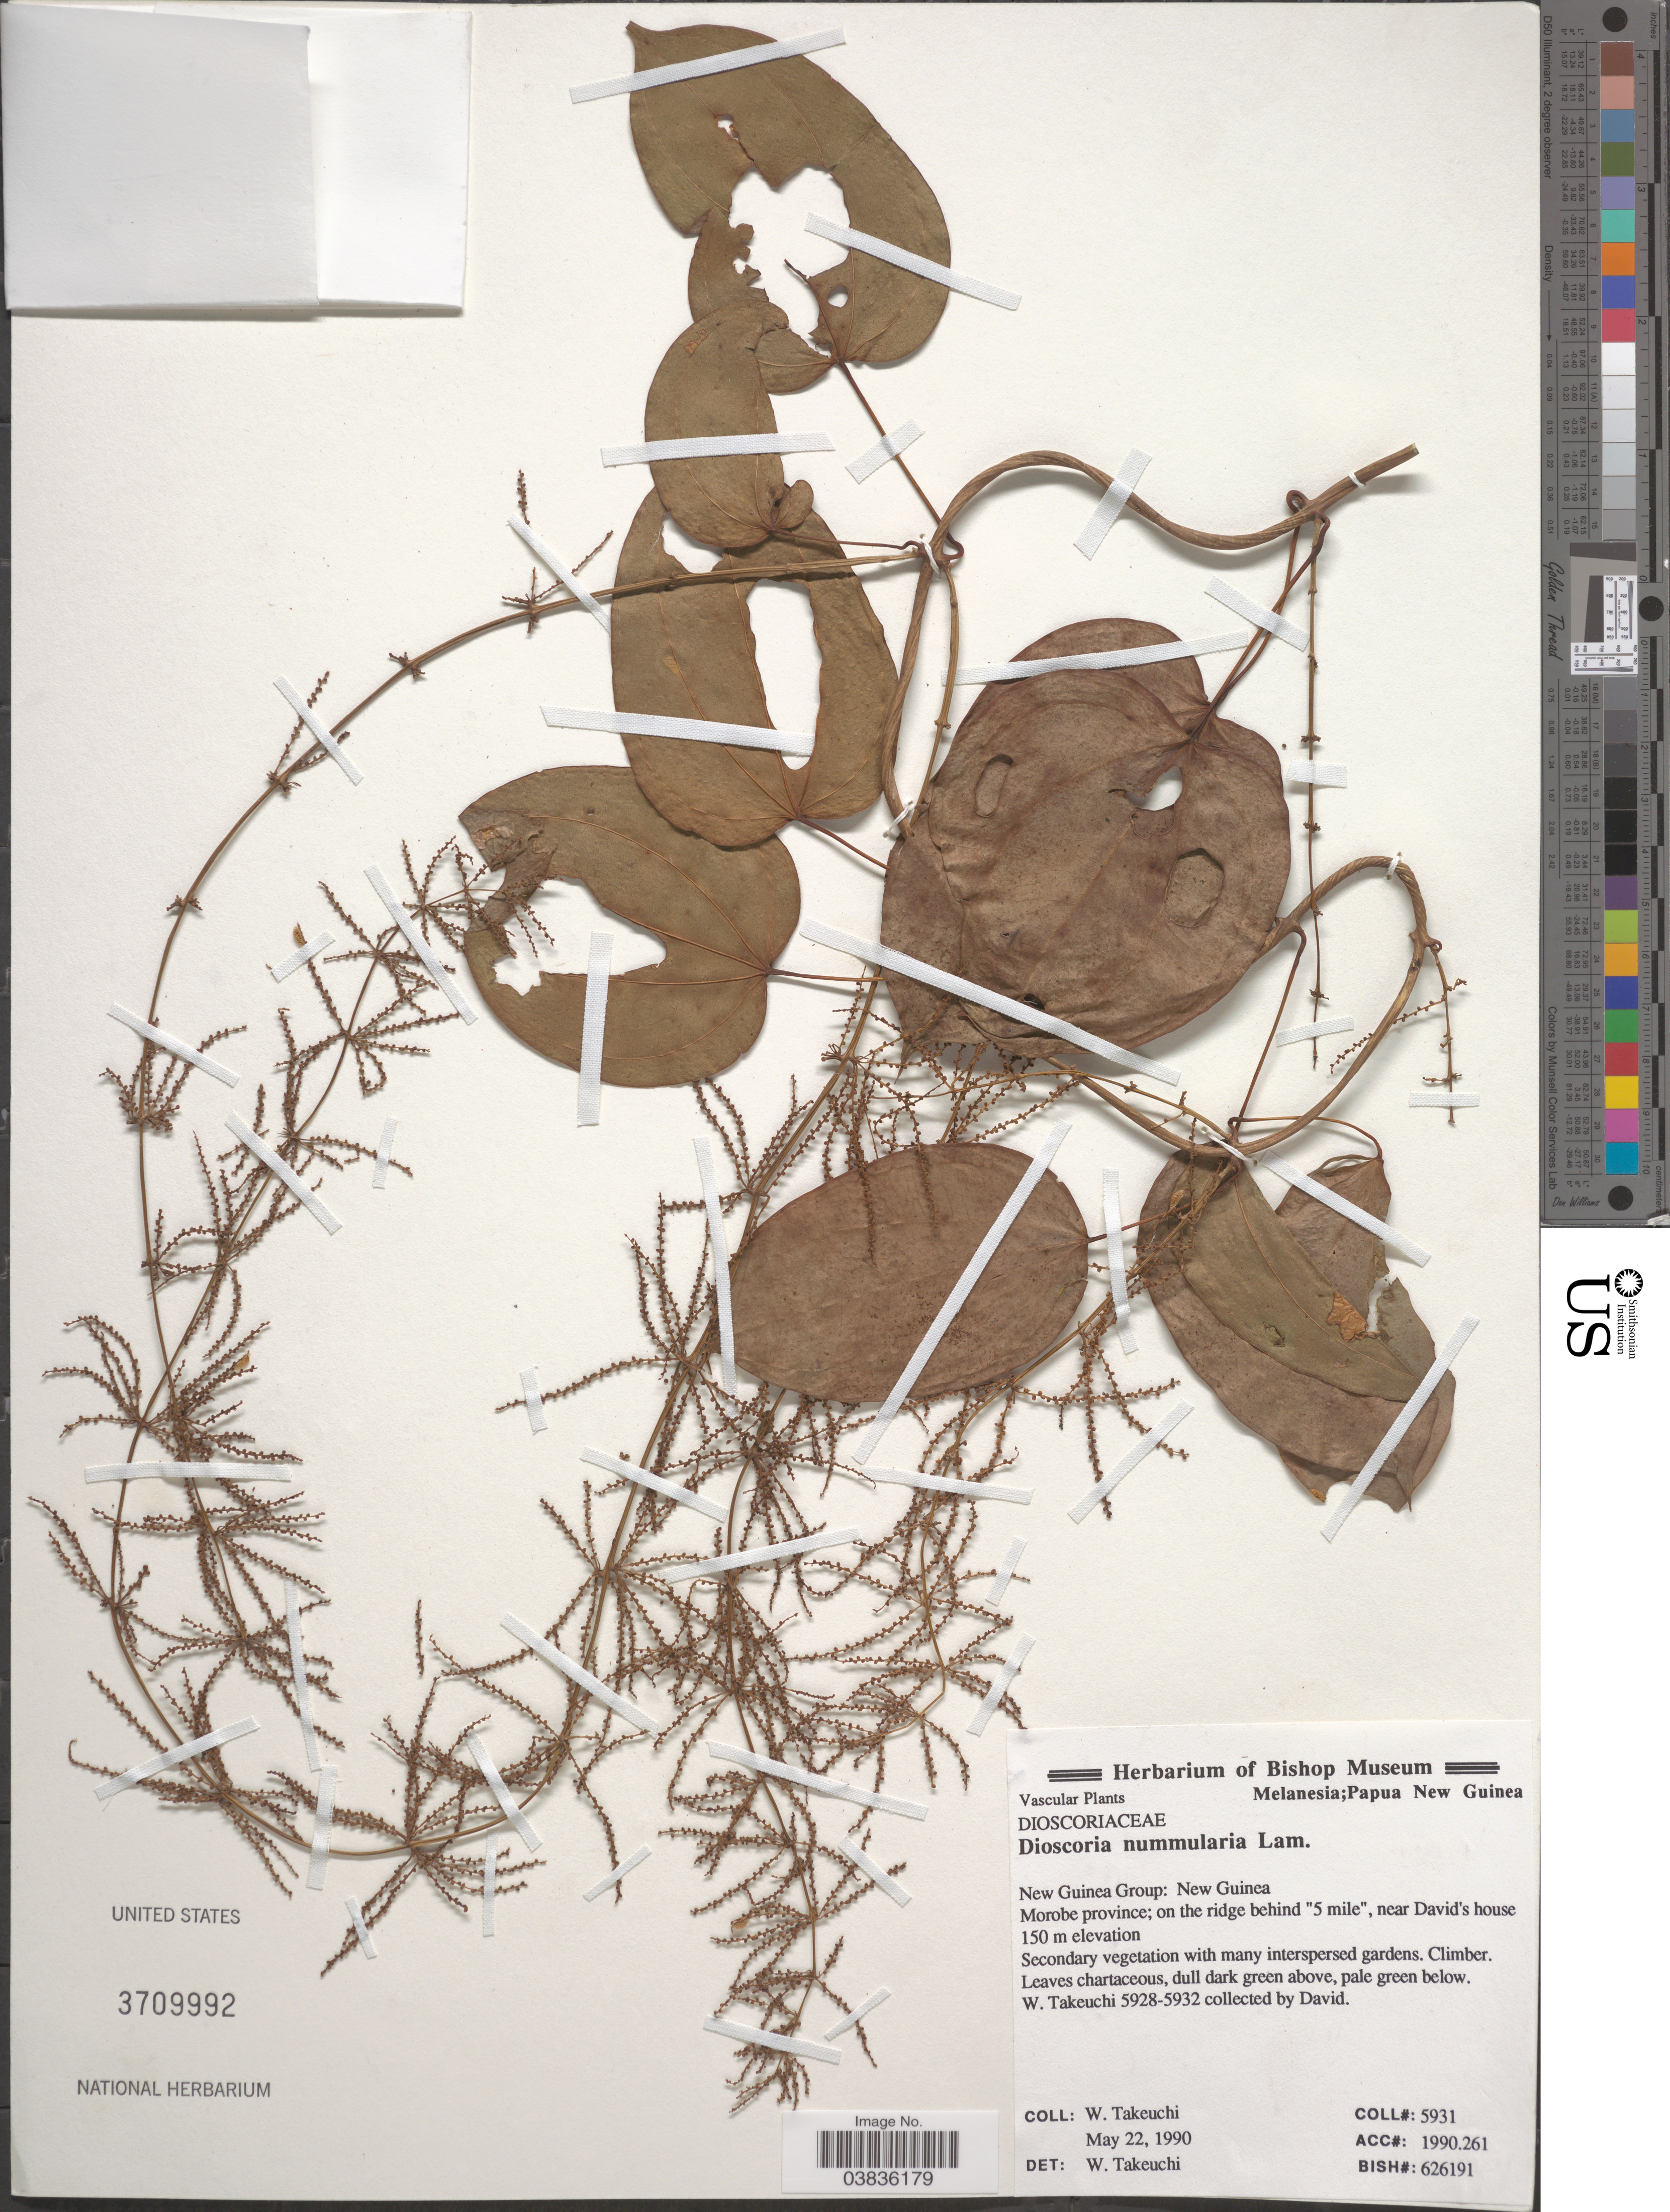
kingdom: Plantae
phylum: Tracheophyta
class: Liliopsida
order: Dioscoreales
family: Dioscoreaceae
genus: Dioscorea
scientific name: Dioscorea nummularia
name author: Lam.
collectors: W. Takeuchi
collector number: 5931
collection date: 1990-05-22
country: Papua New Guinea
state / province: Morobe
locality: New Guinea Group: New Guinea. On the ridge behind "5 mile", near David's house.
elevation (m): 150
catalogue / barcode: US 3709992